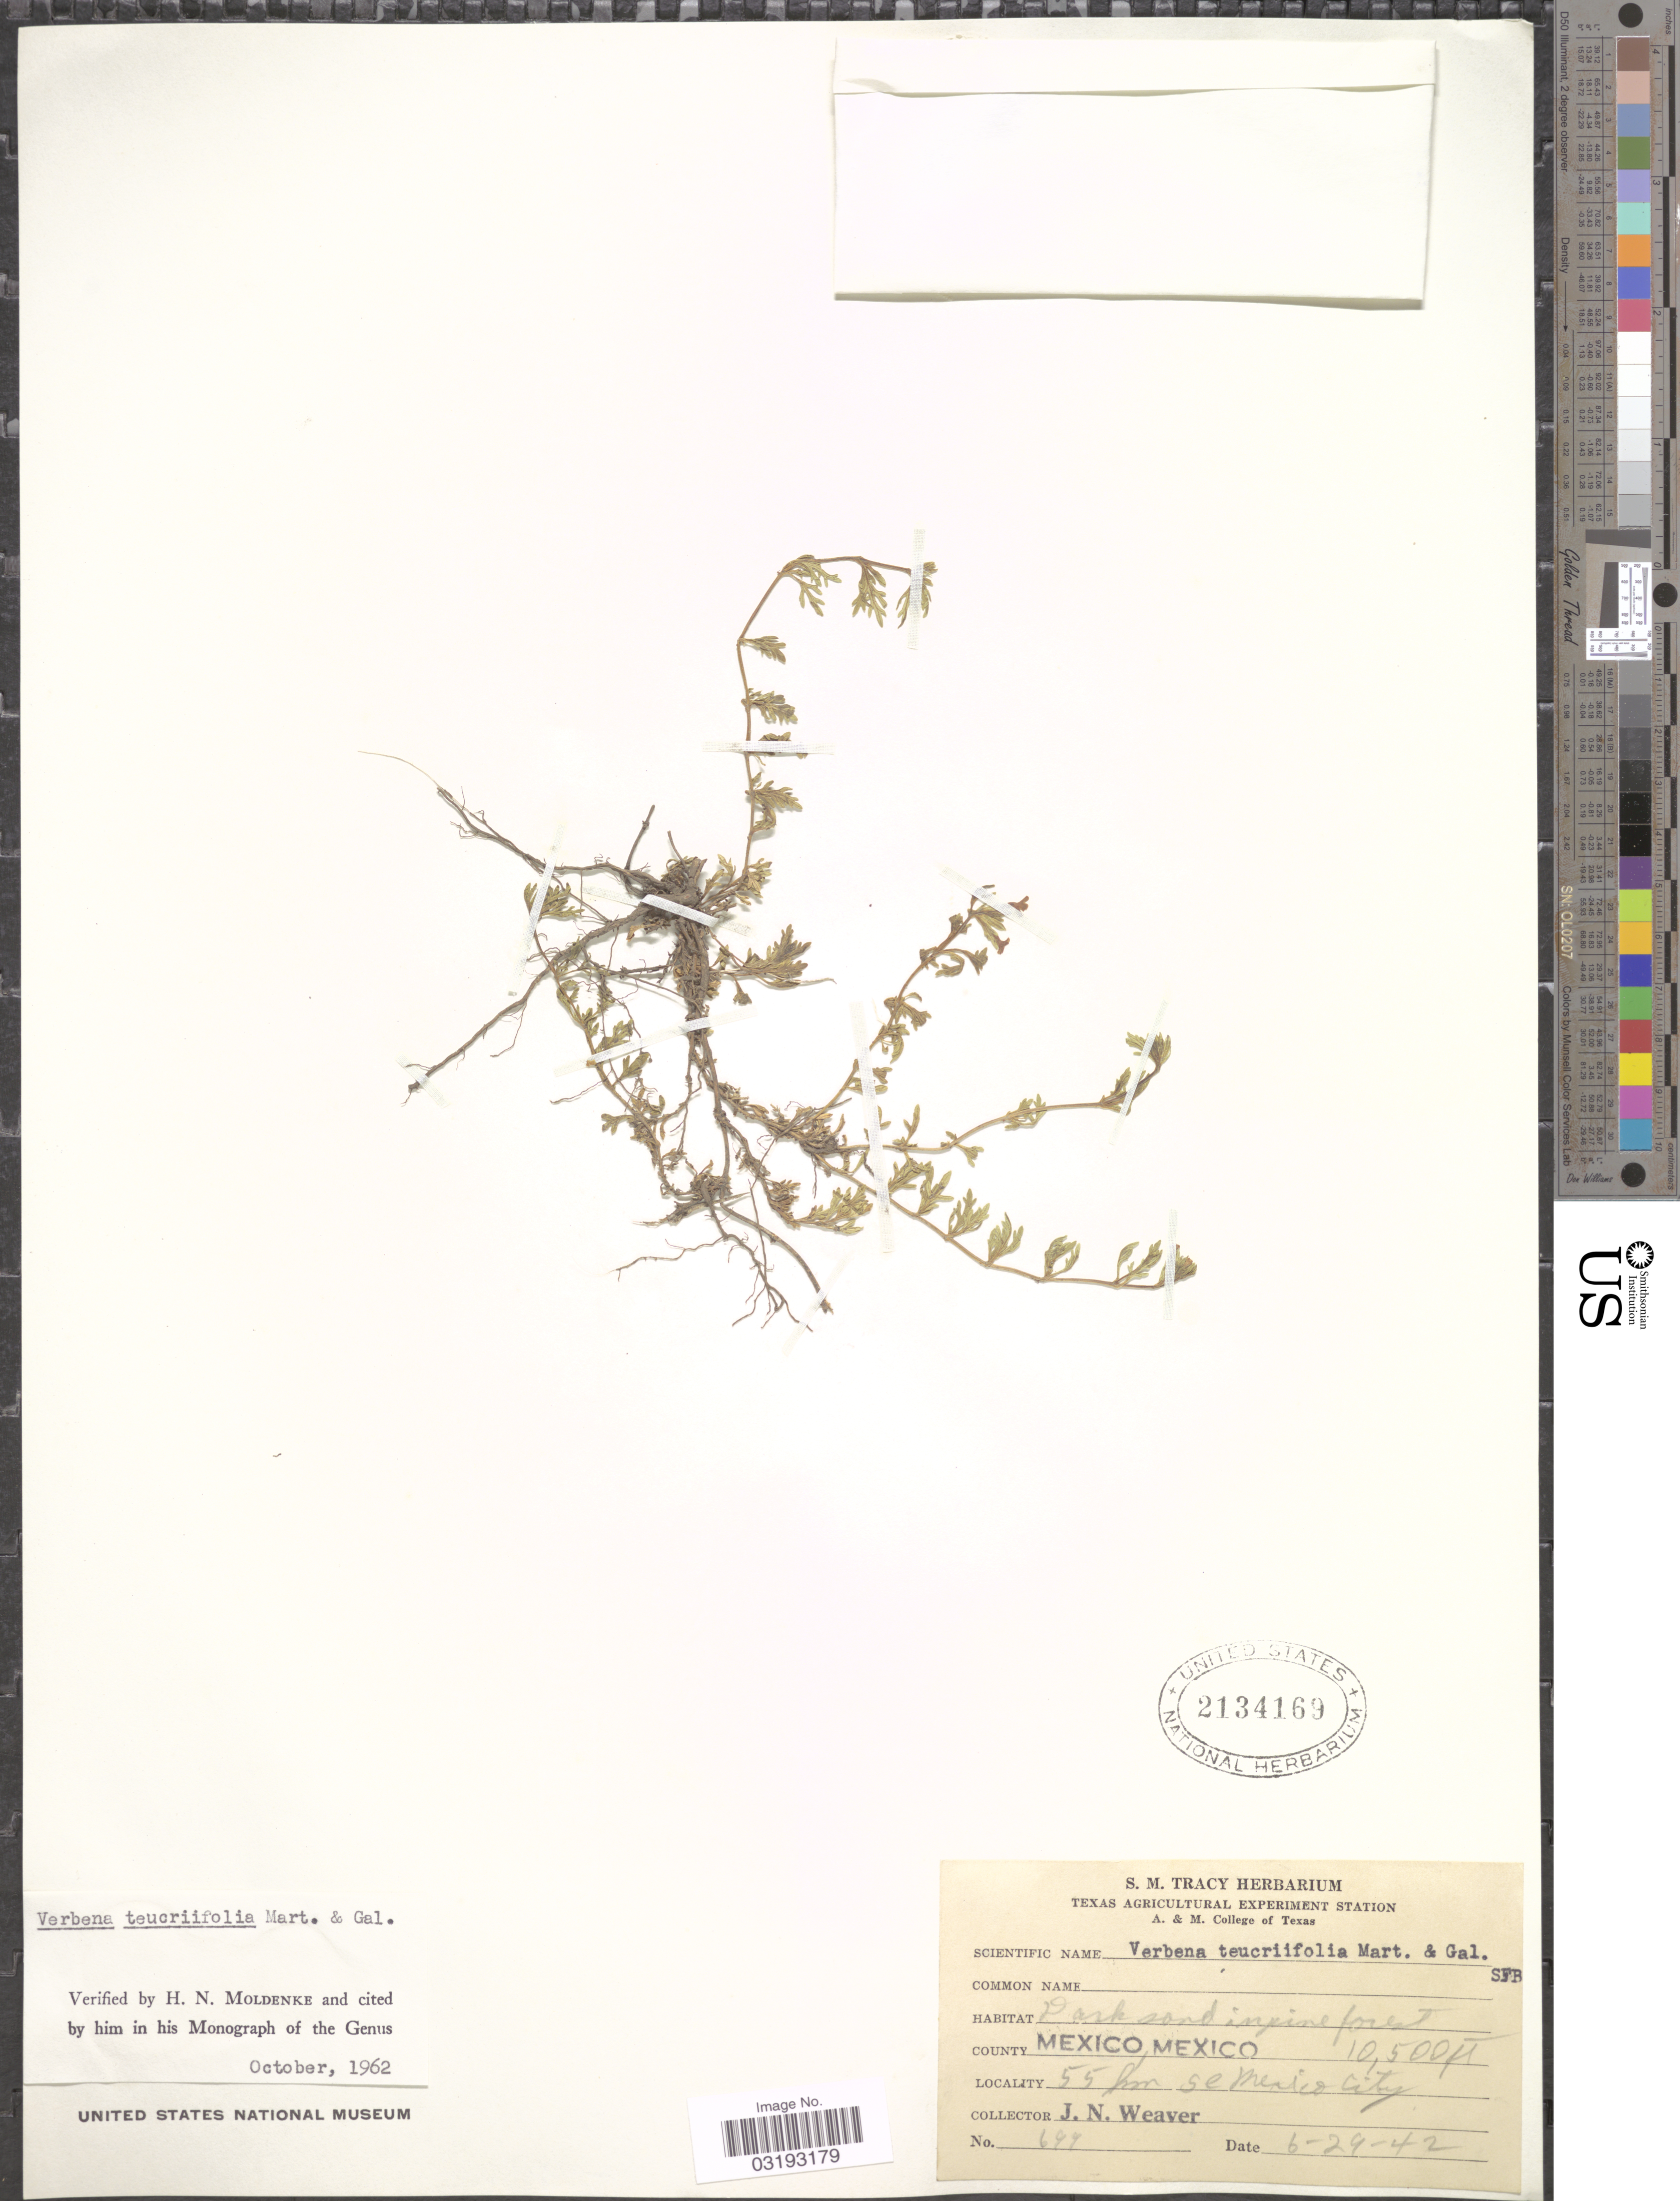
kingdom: Plantae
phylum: Tracheophyta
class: Magnoliopsida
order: Lamiales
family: Verbenaceae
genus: Verbena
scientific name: Verbena teucriifolia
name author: M. Martens & Galeotti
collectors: J. N. Weaver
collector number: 697*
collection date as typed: Transcribed d/m/y: 29/6/42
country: Mexico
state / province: México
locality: County Mexico. 55 km se Mexico City.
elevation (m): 3200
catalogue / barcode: US 2134169